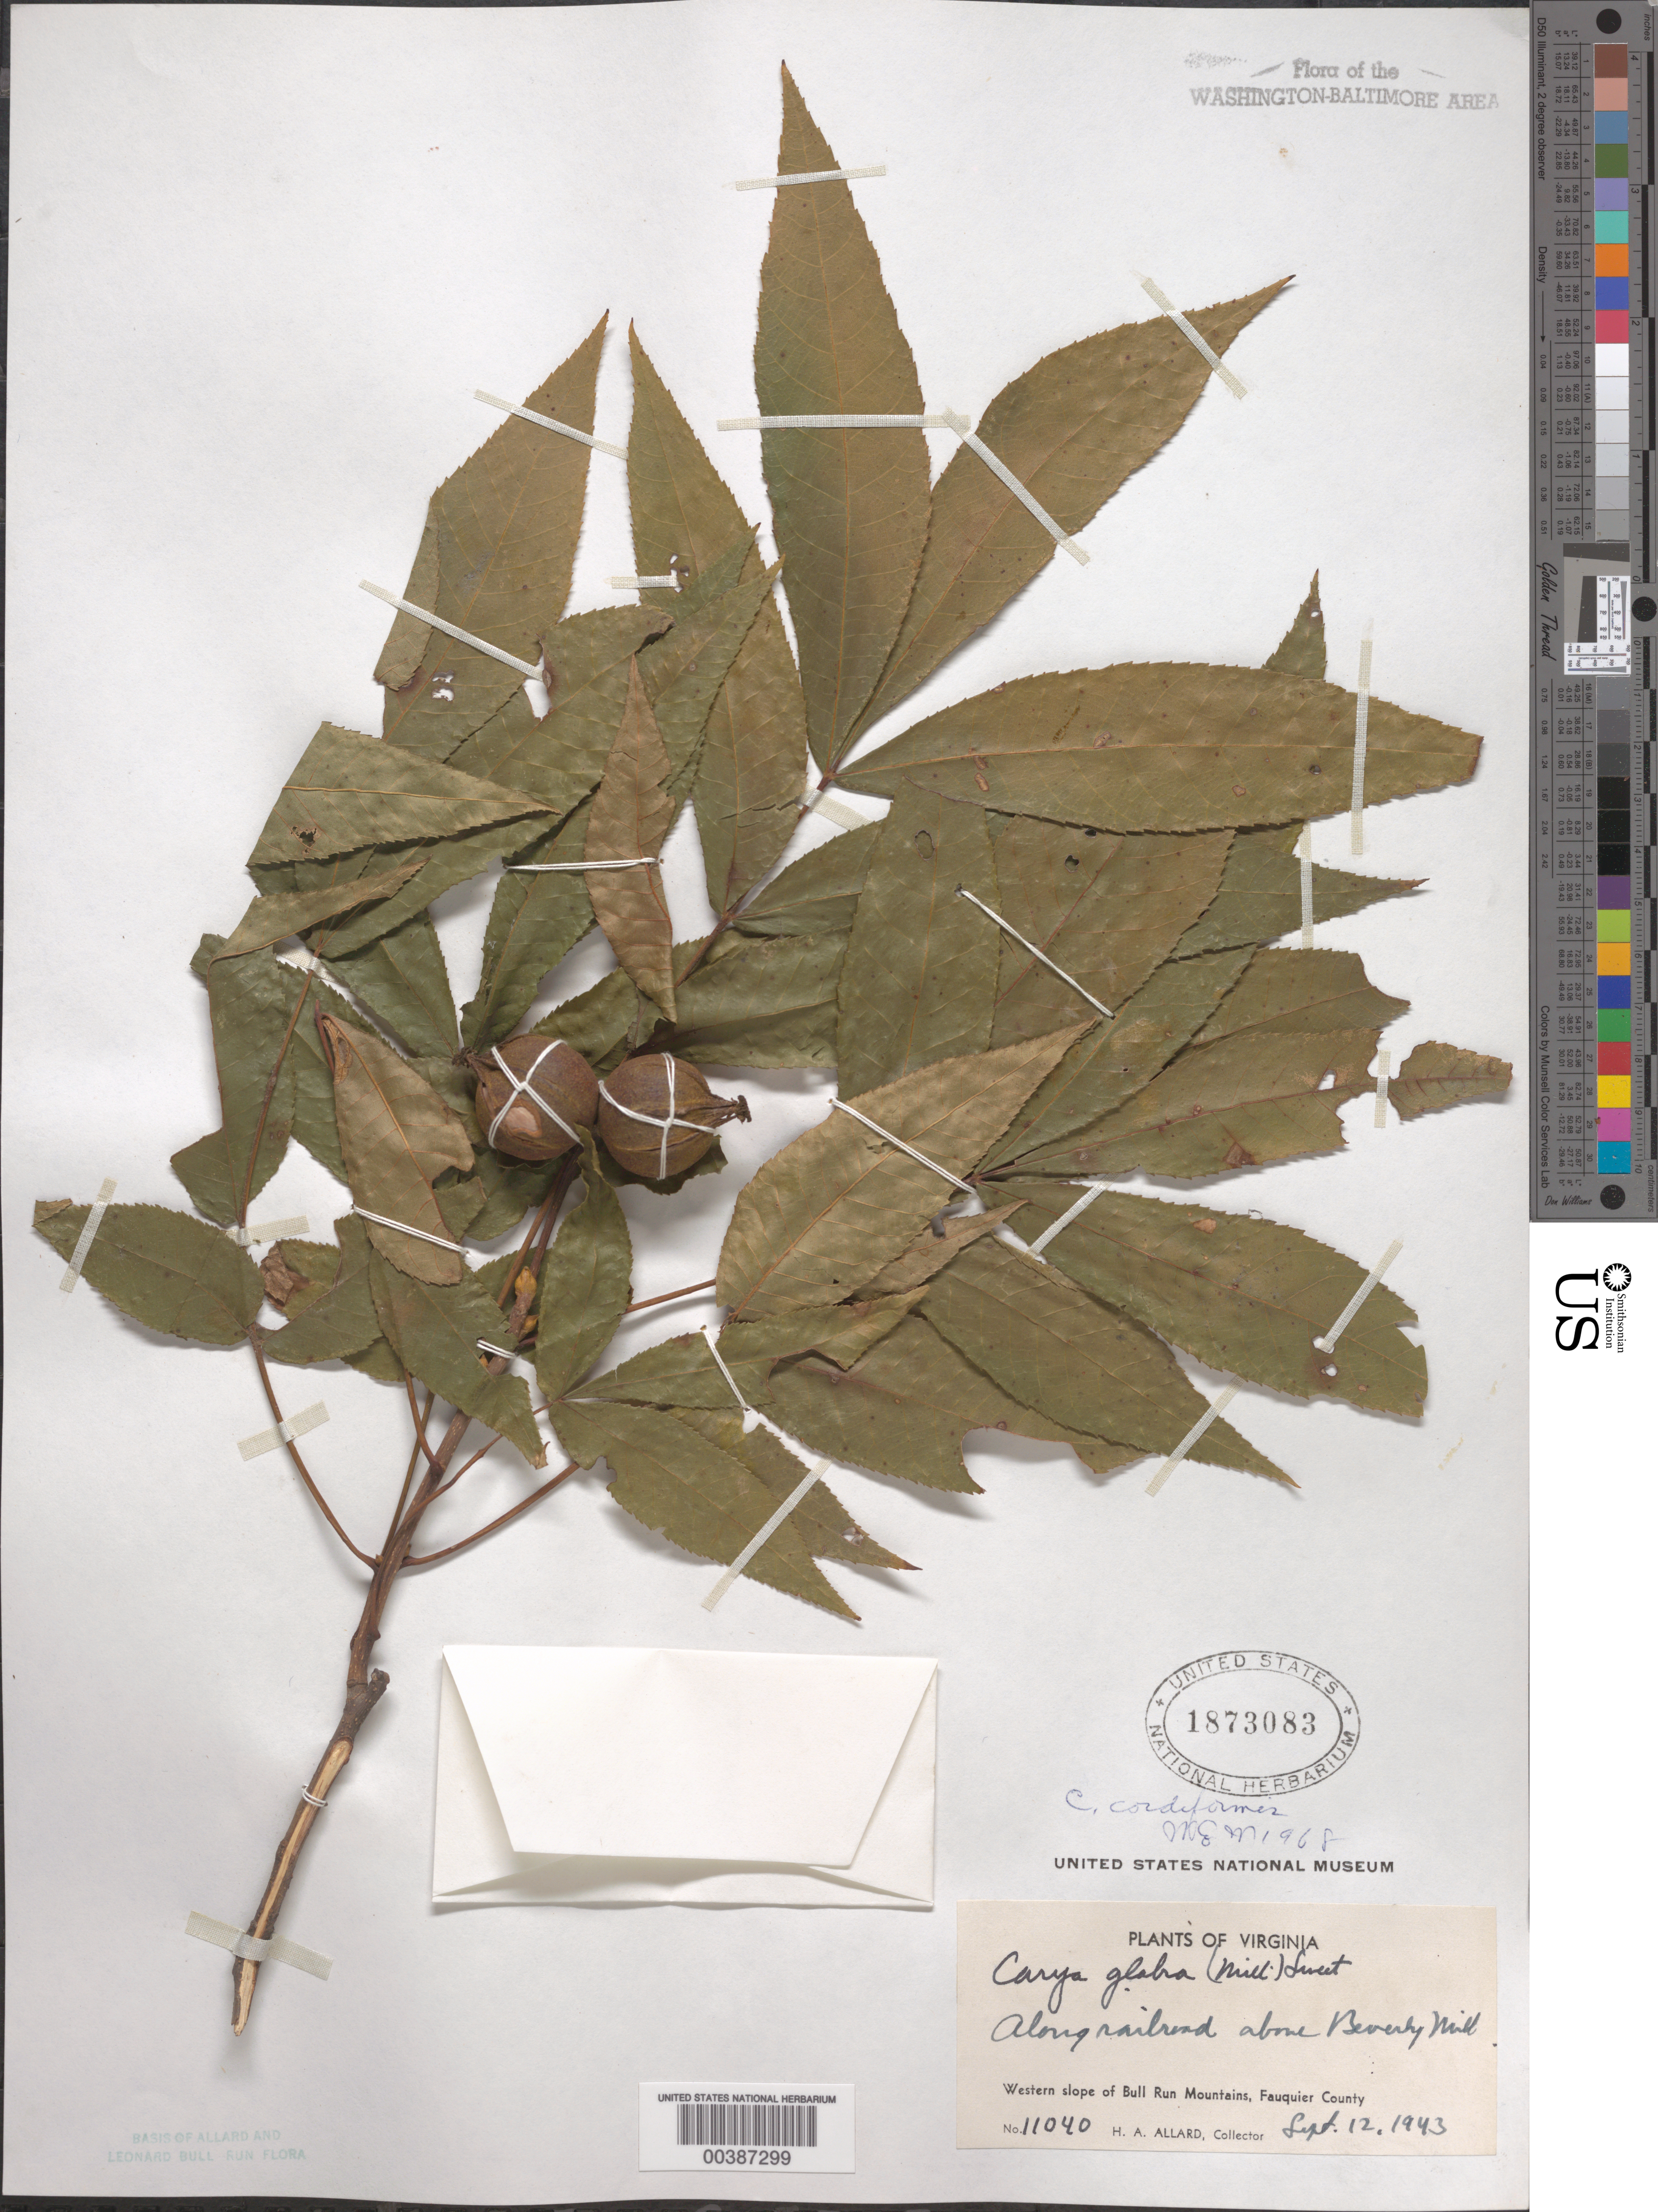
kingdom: Plantae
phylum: Tracheophyta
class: Magnoliopsida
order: Fagales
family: Juglandaceae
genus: Carya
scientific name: Carya cordiformis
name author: (Wangenh.) K. Koch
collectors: H. A. Allard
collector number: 11040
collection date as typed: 12 Sep 1943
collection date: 1943-09-12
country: United States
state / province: Virginia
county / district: Fauquier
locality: Railroad above Beverley Mill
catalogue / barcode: US 1873083